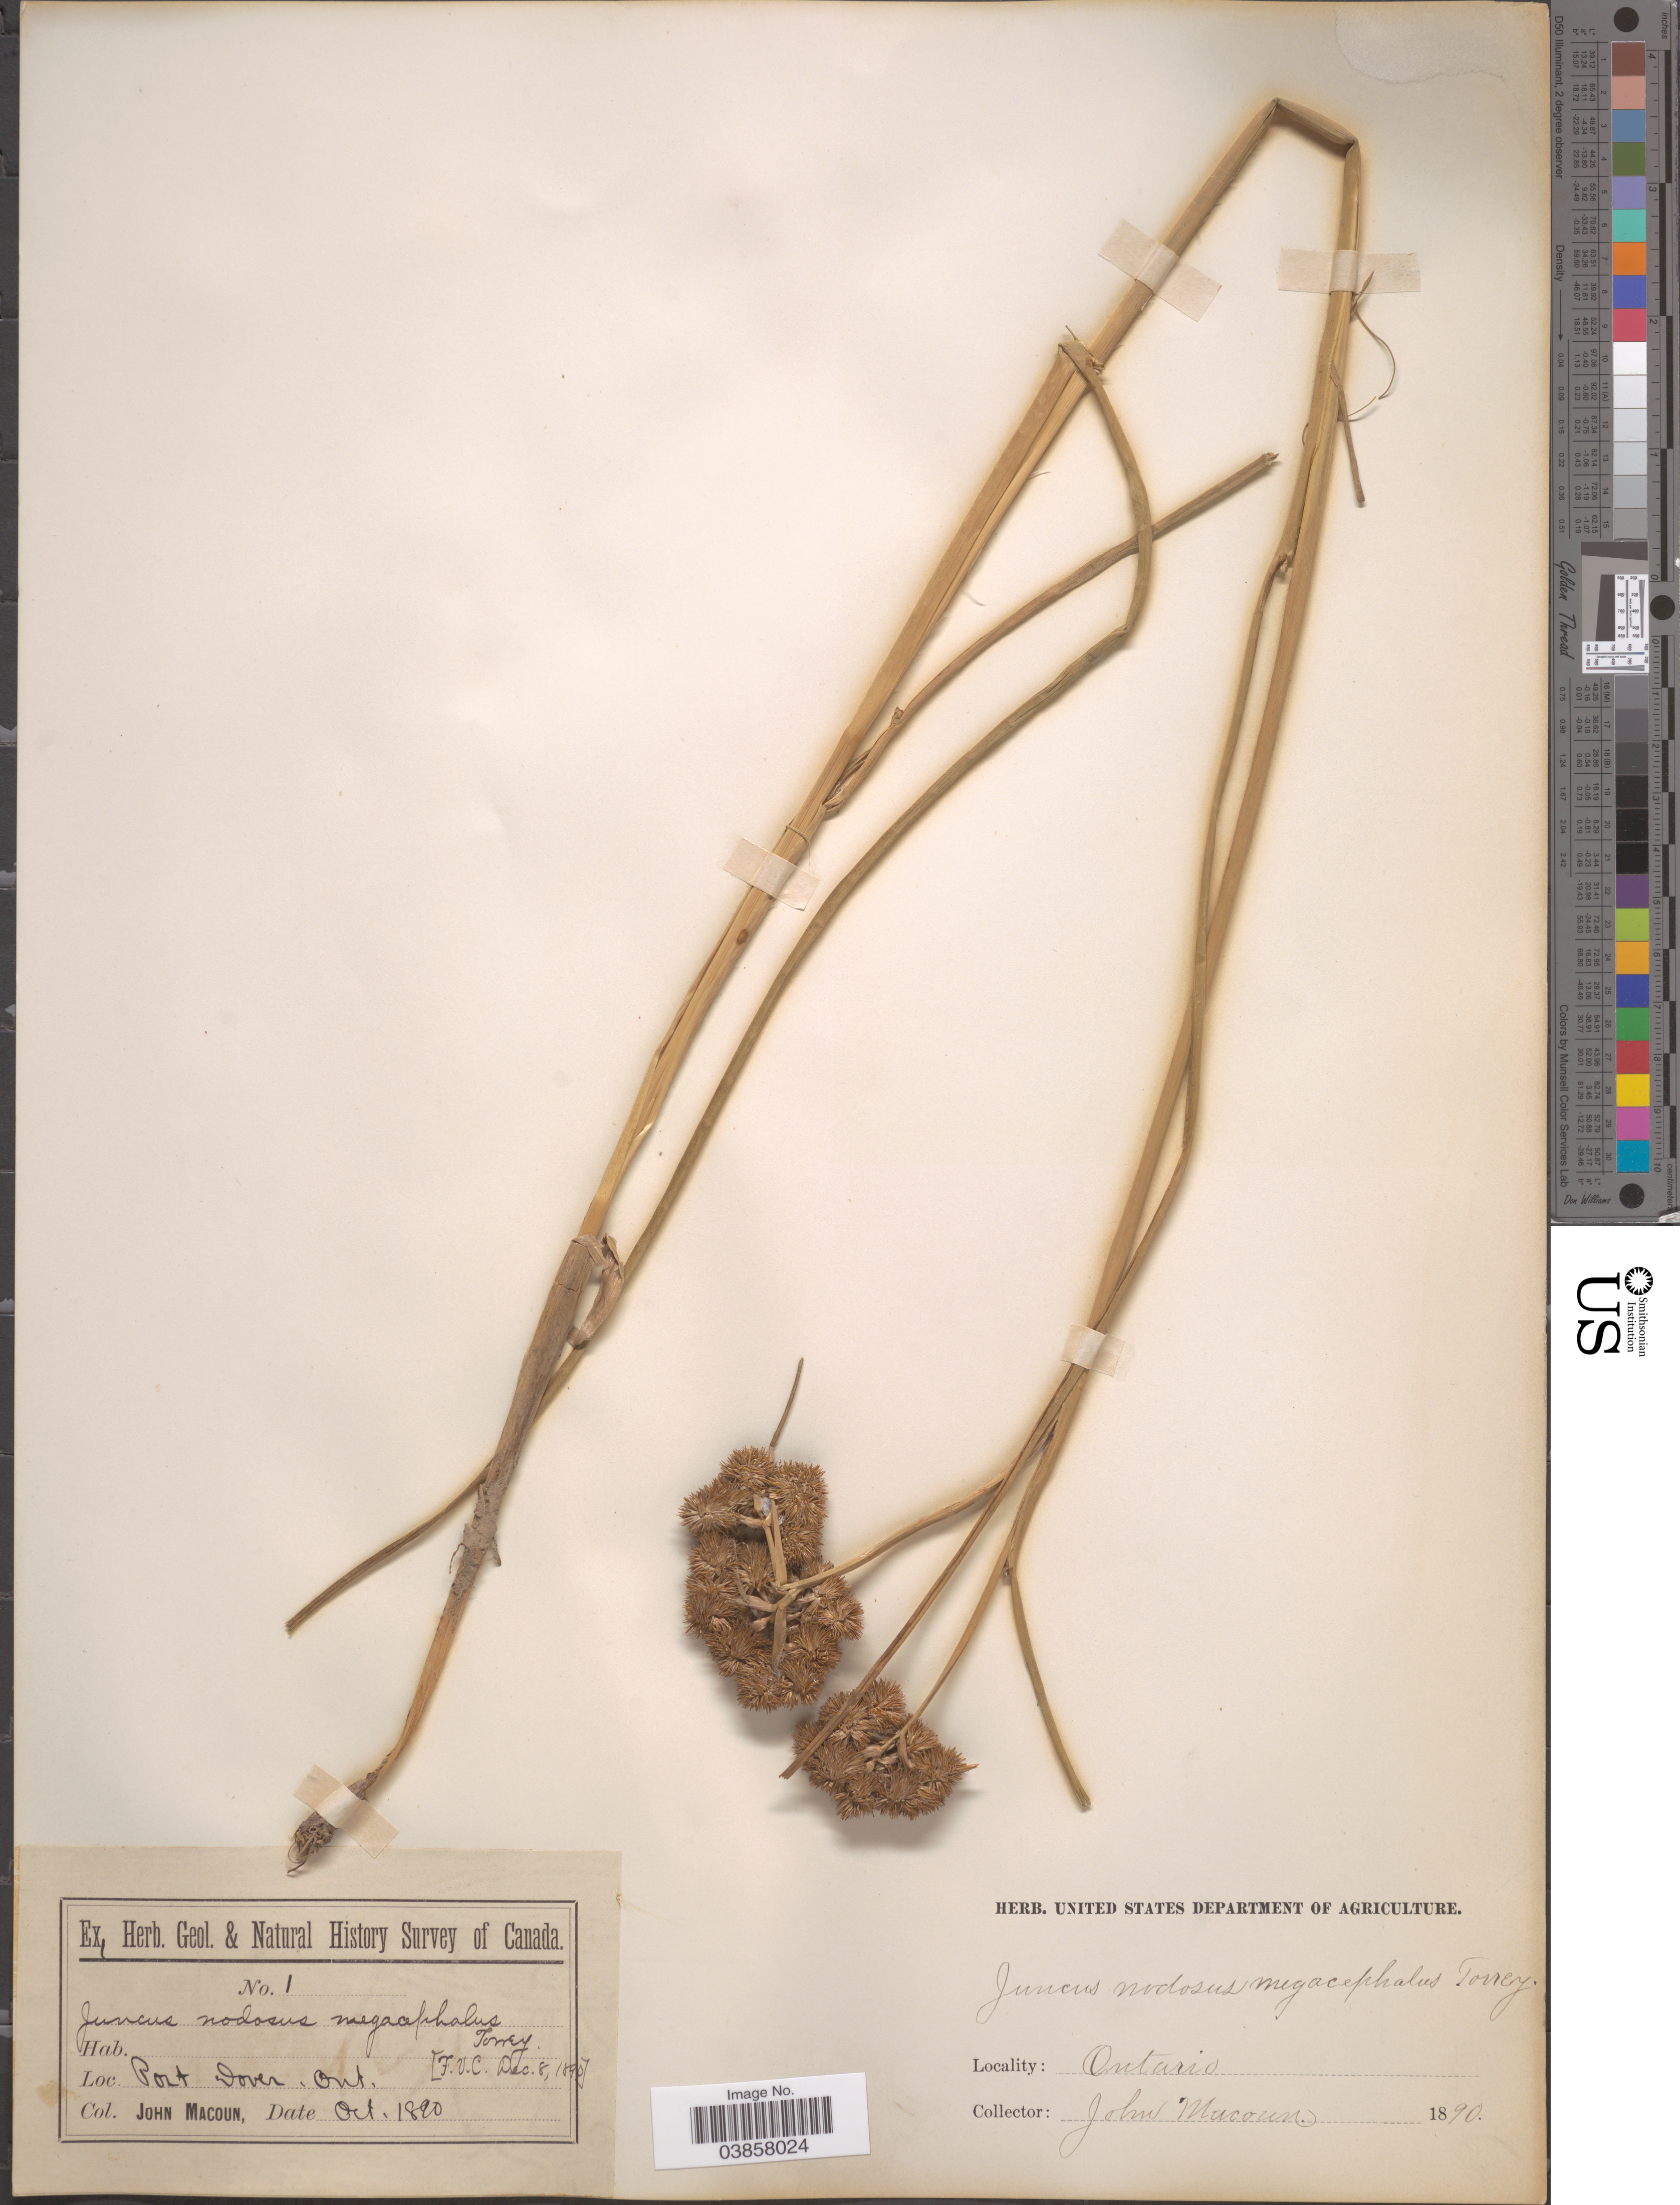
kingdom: Plantae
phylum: Tracheophyta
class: Liliopsida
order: Poales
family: Juncaceae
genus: Juncus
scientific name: Juncus torreyi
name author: Coville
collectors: J. Macoun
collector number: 1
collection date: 1890-10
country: Canada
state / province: Ontario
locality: Port Dover.